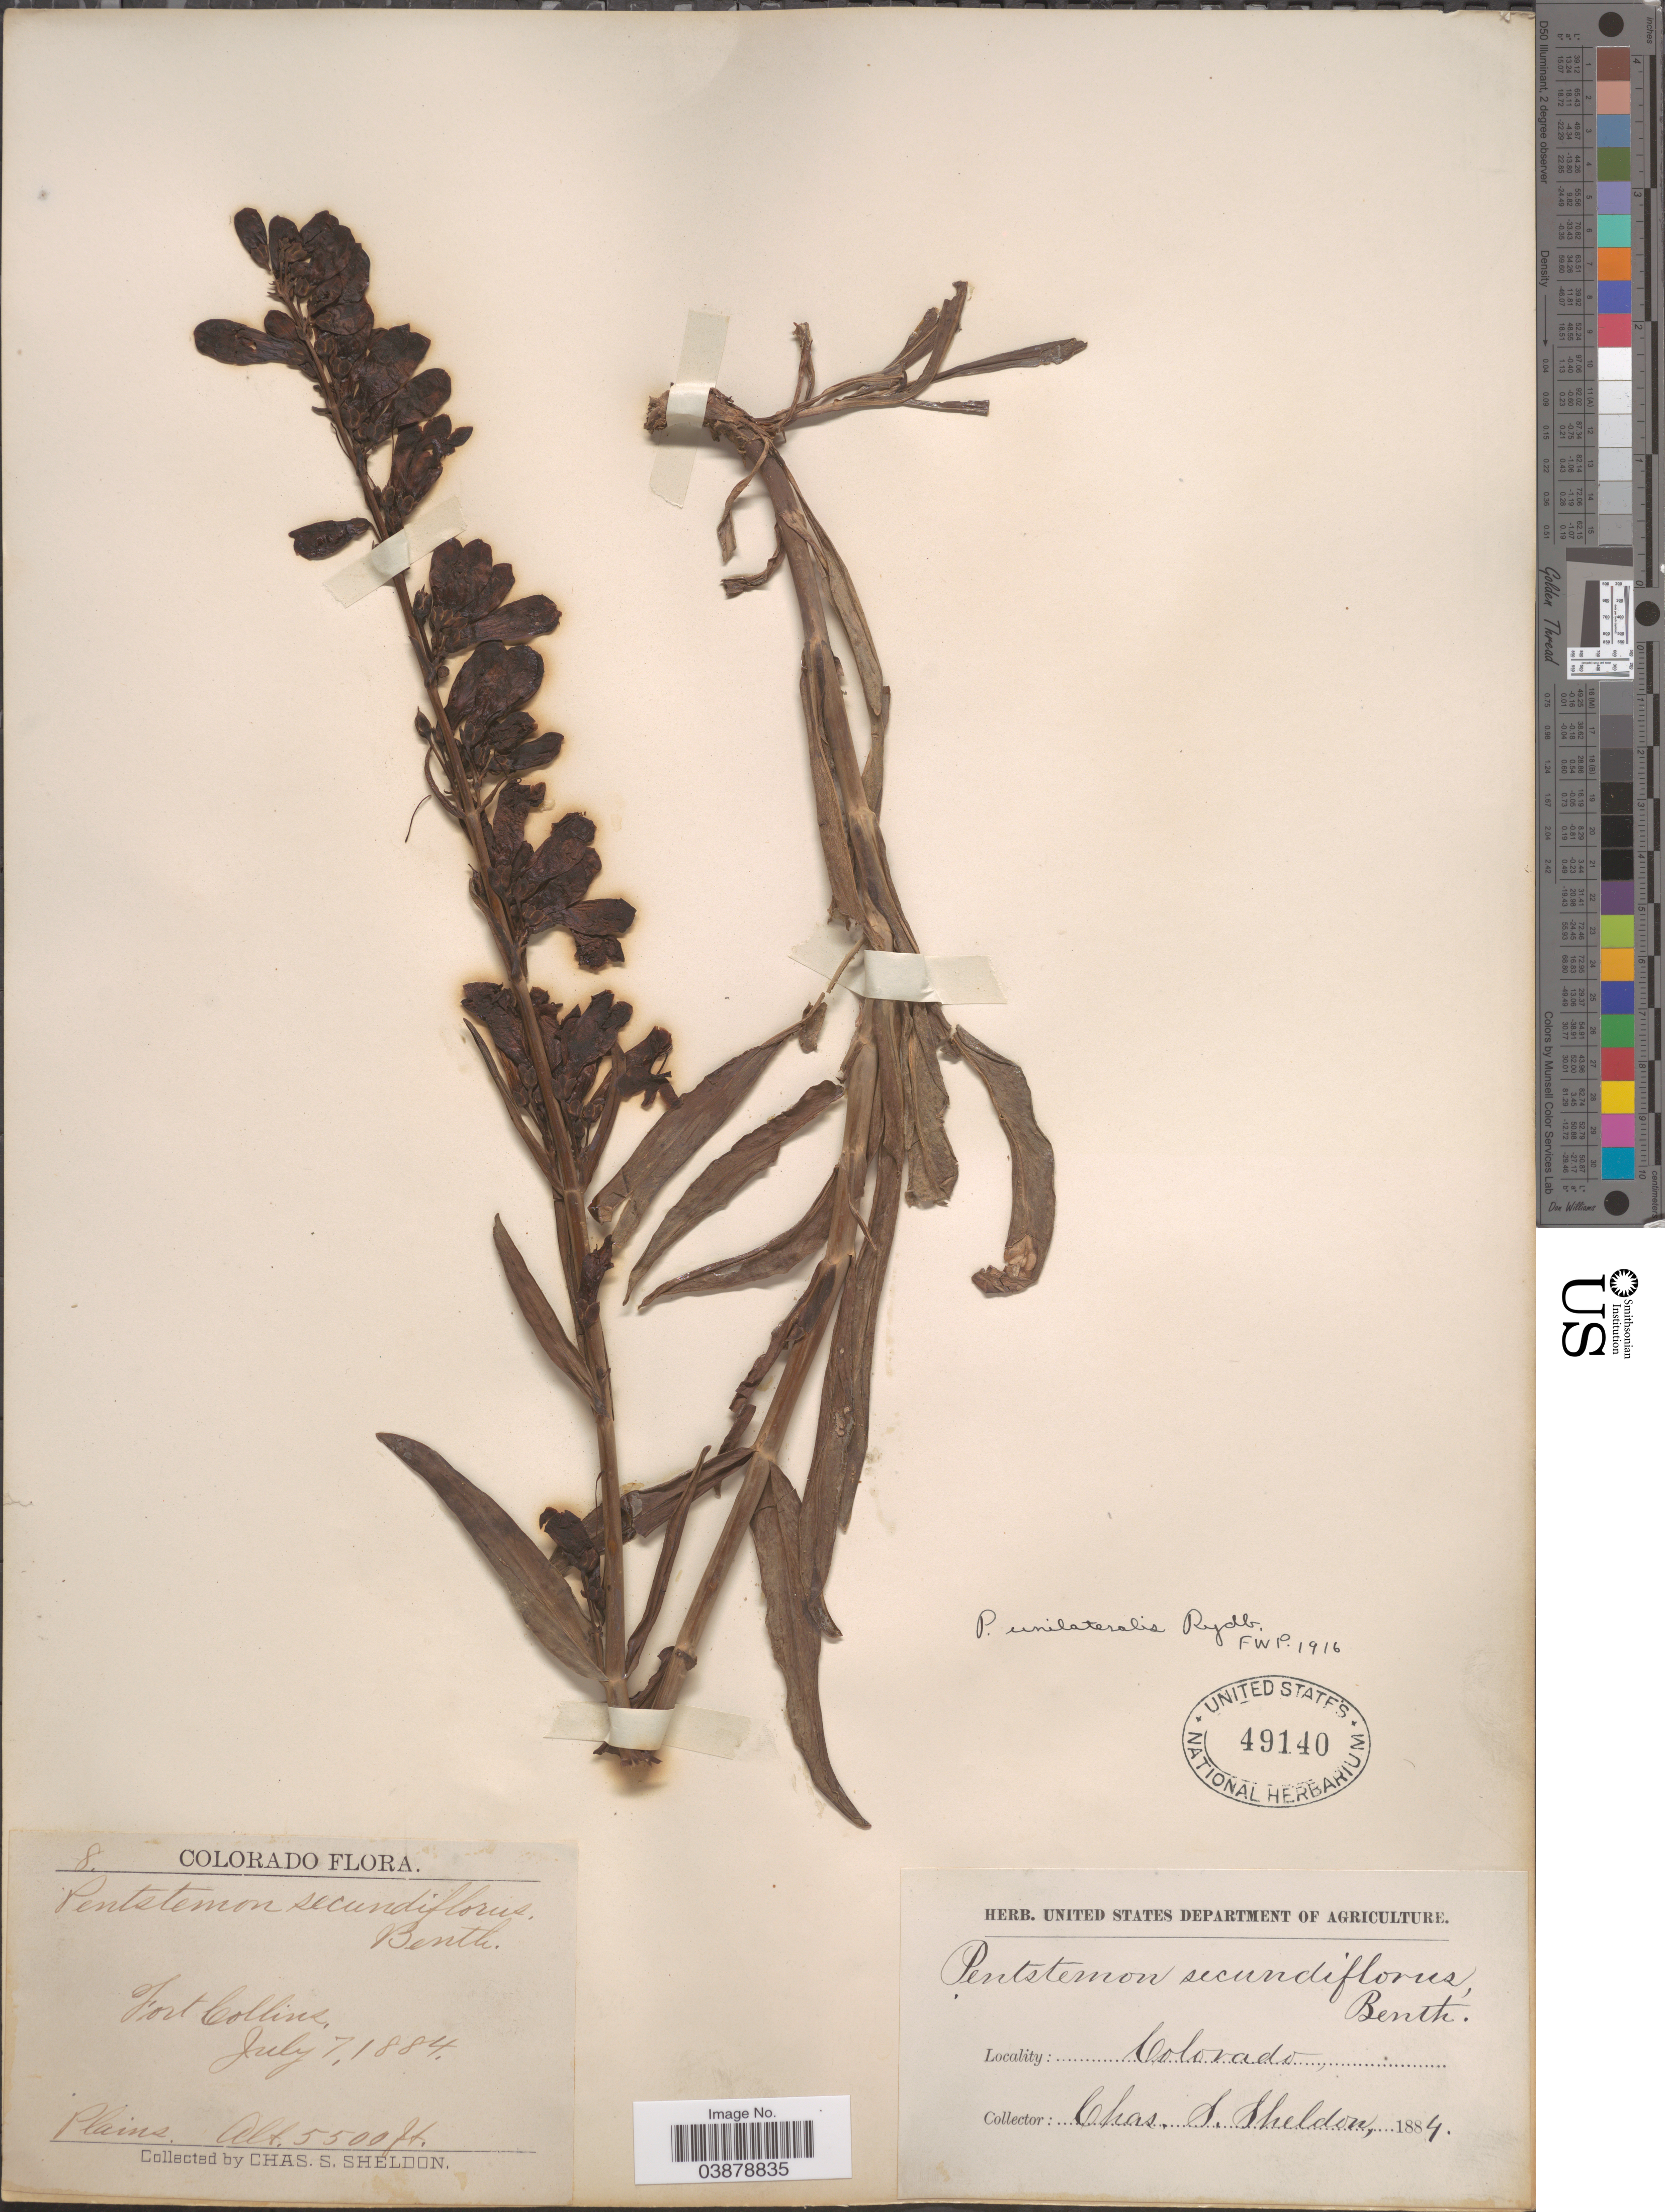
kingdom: Plantae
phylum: Tracheophyta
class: Magnoliopsida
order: Lamiales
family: Plantaginaceae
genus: Penstemon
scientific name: Penstemon unilateralis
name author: Rydb.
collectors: C. S. Sheldon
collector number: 8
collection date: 1884-07-07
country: United States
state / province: Colorado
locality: Fort Collins.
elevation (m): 1676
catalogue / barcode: US 49140